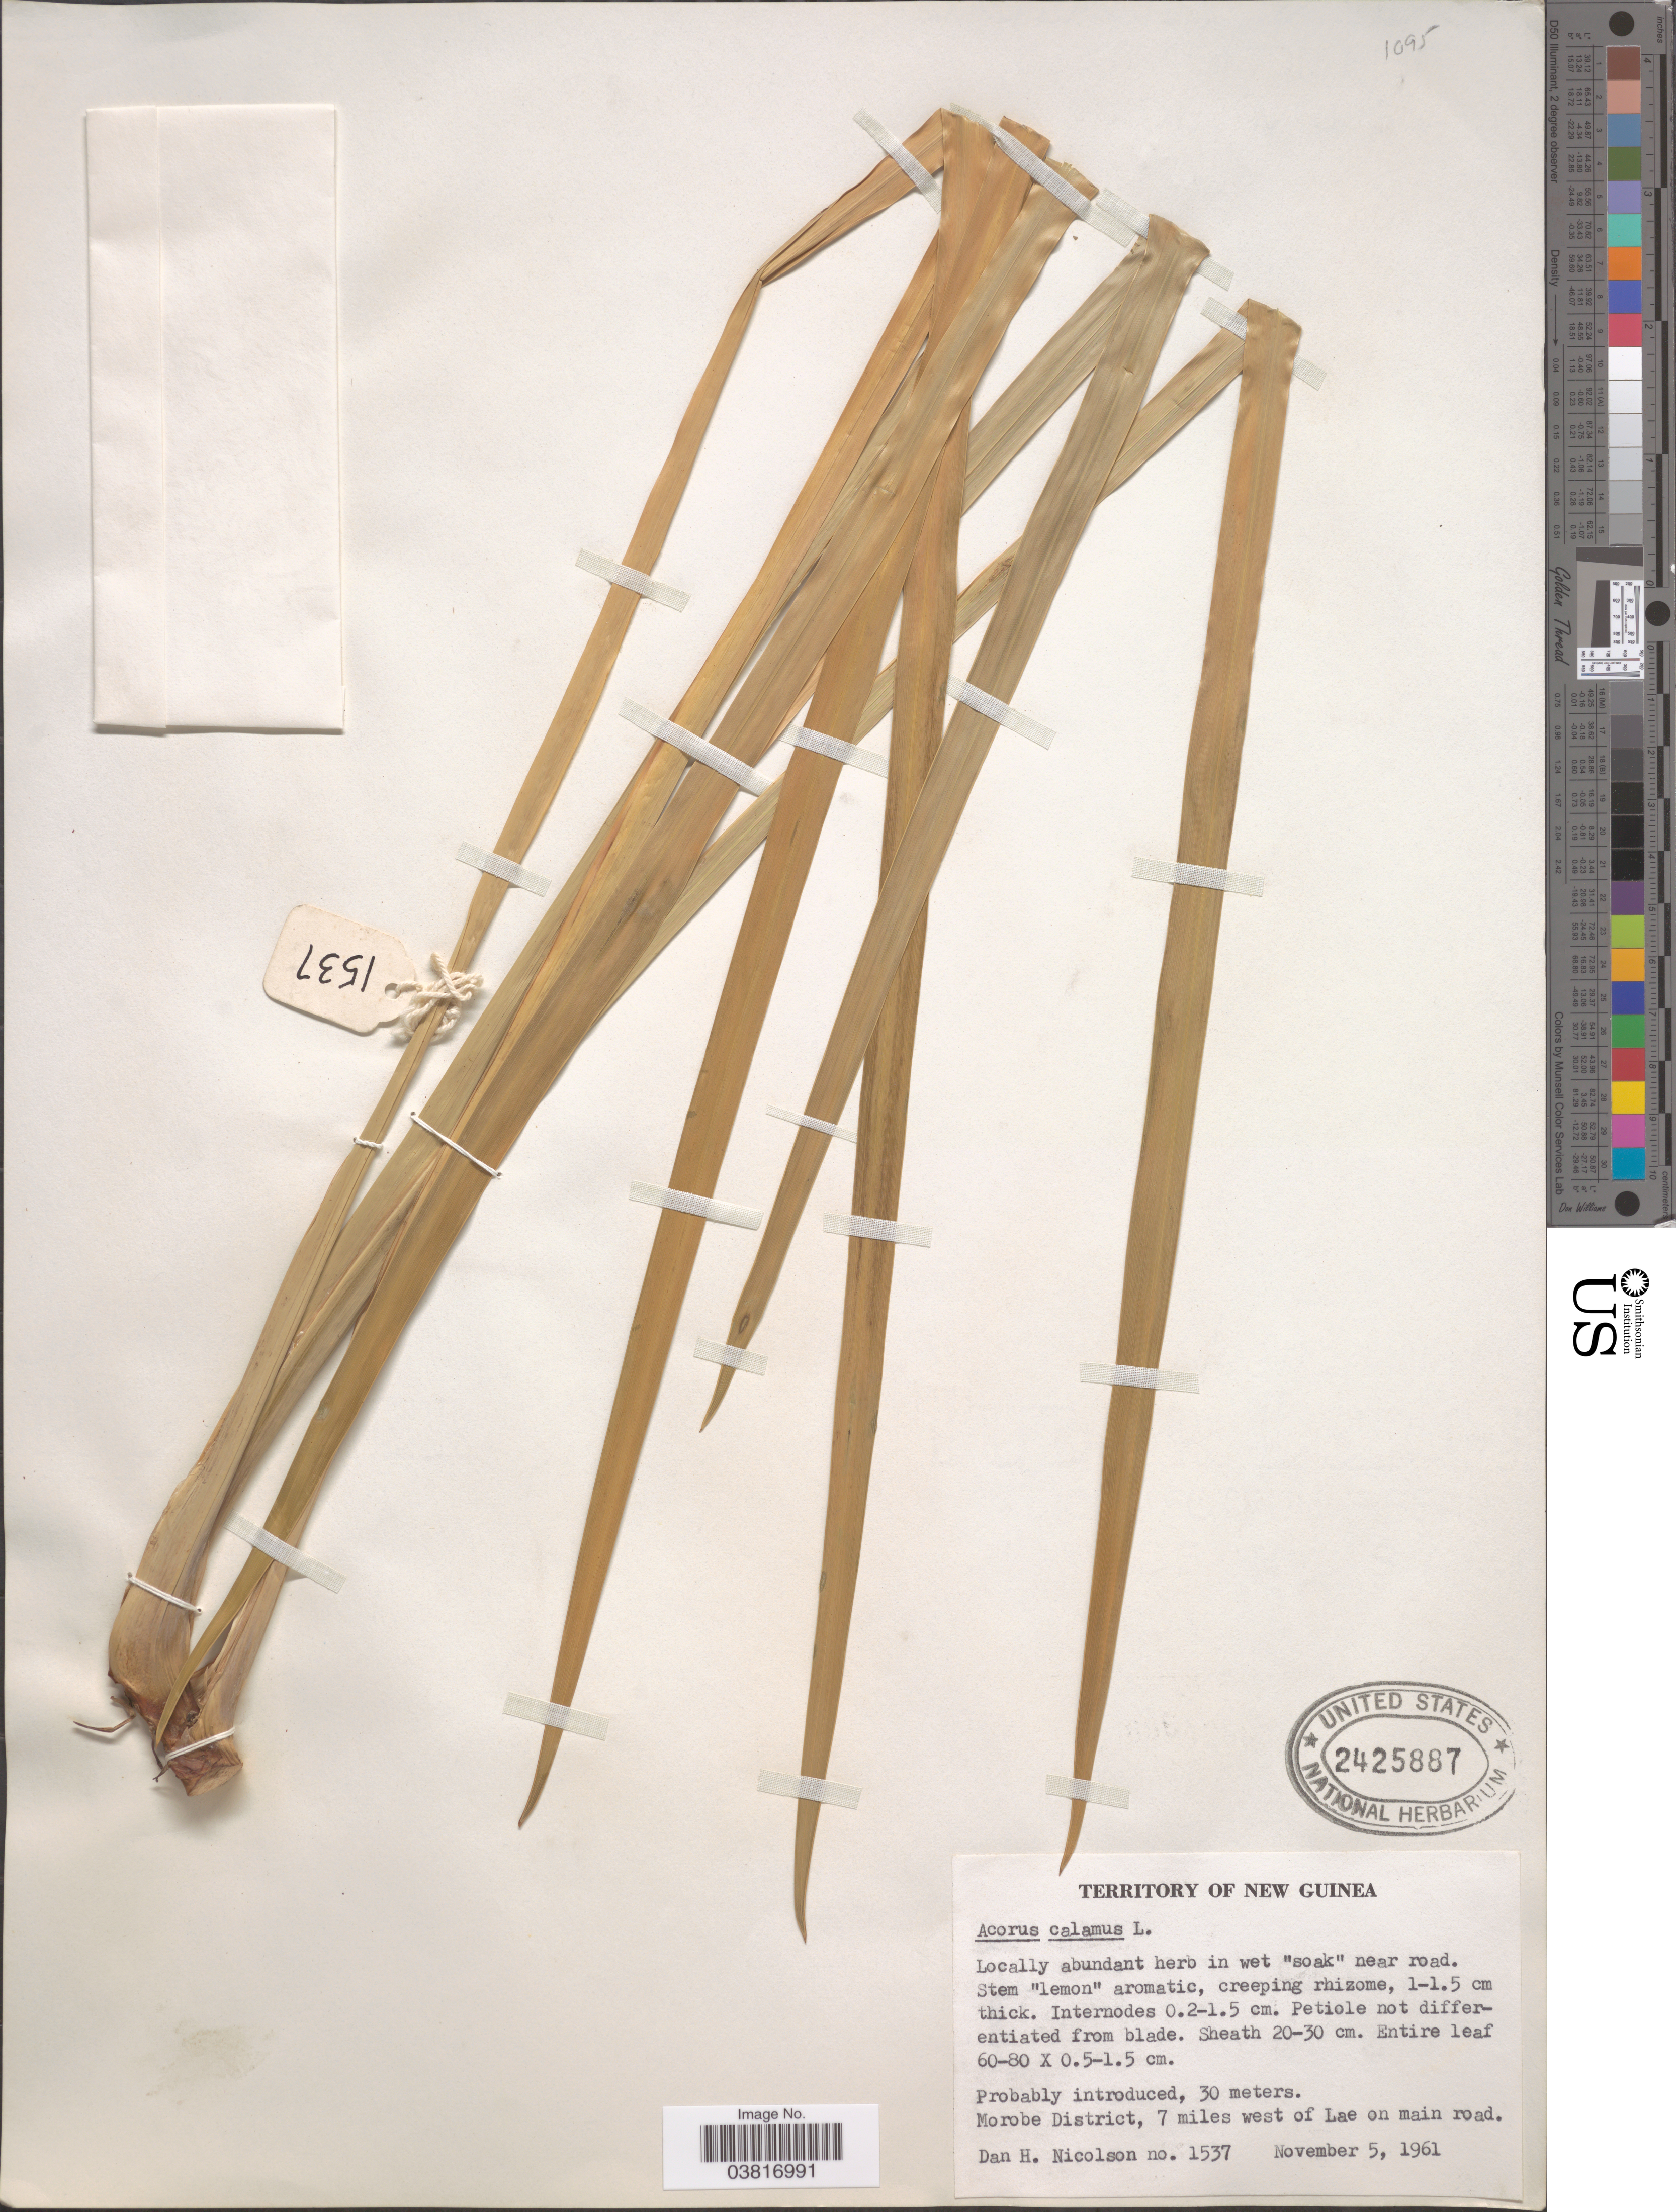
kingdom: Plantae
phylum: Tracheophyta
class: Liliopsida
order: Acorales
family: Acoraceae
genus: Acorus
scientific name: Acorus calamus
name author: L.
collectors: D. H. Nicolson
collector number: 1537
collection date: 1961-11-05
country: Papua New Guinea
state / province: Morobe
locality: Territory of New Guinea. Morobe District, 7 miles west of Lae on main road.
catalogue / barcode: US 2425887